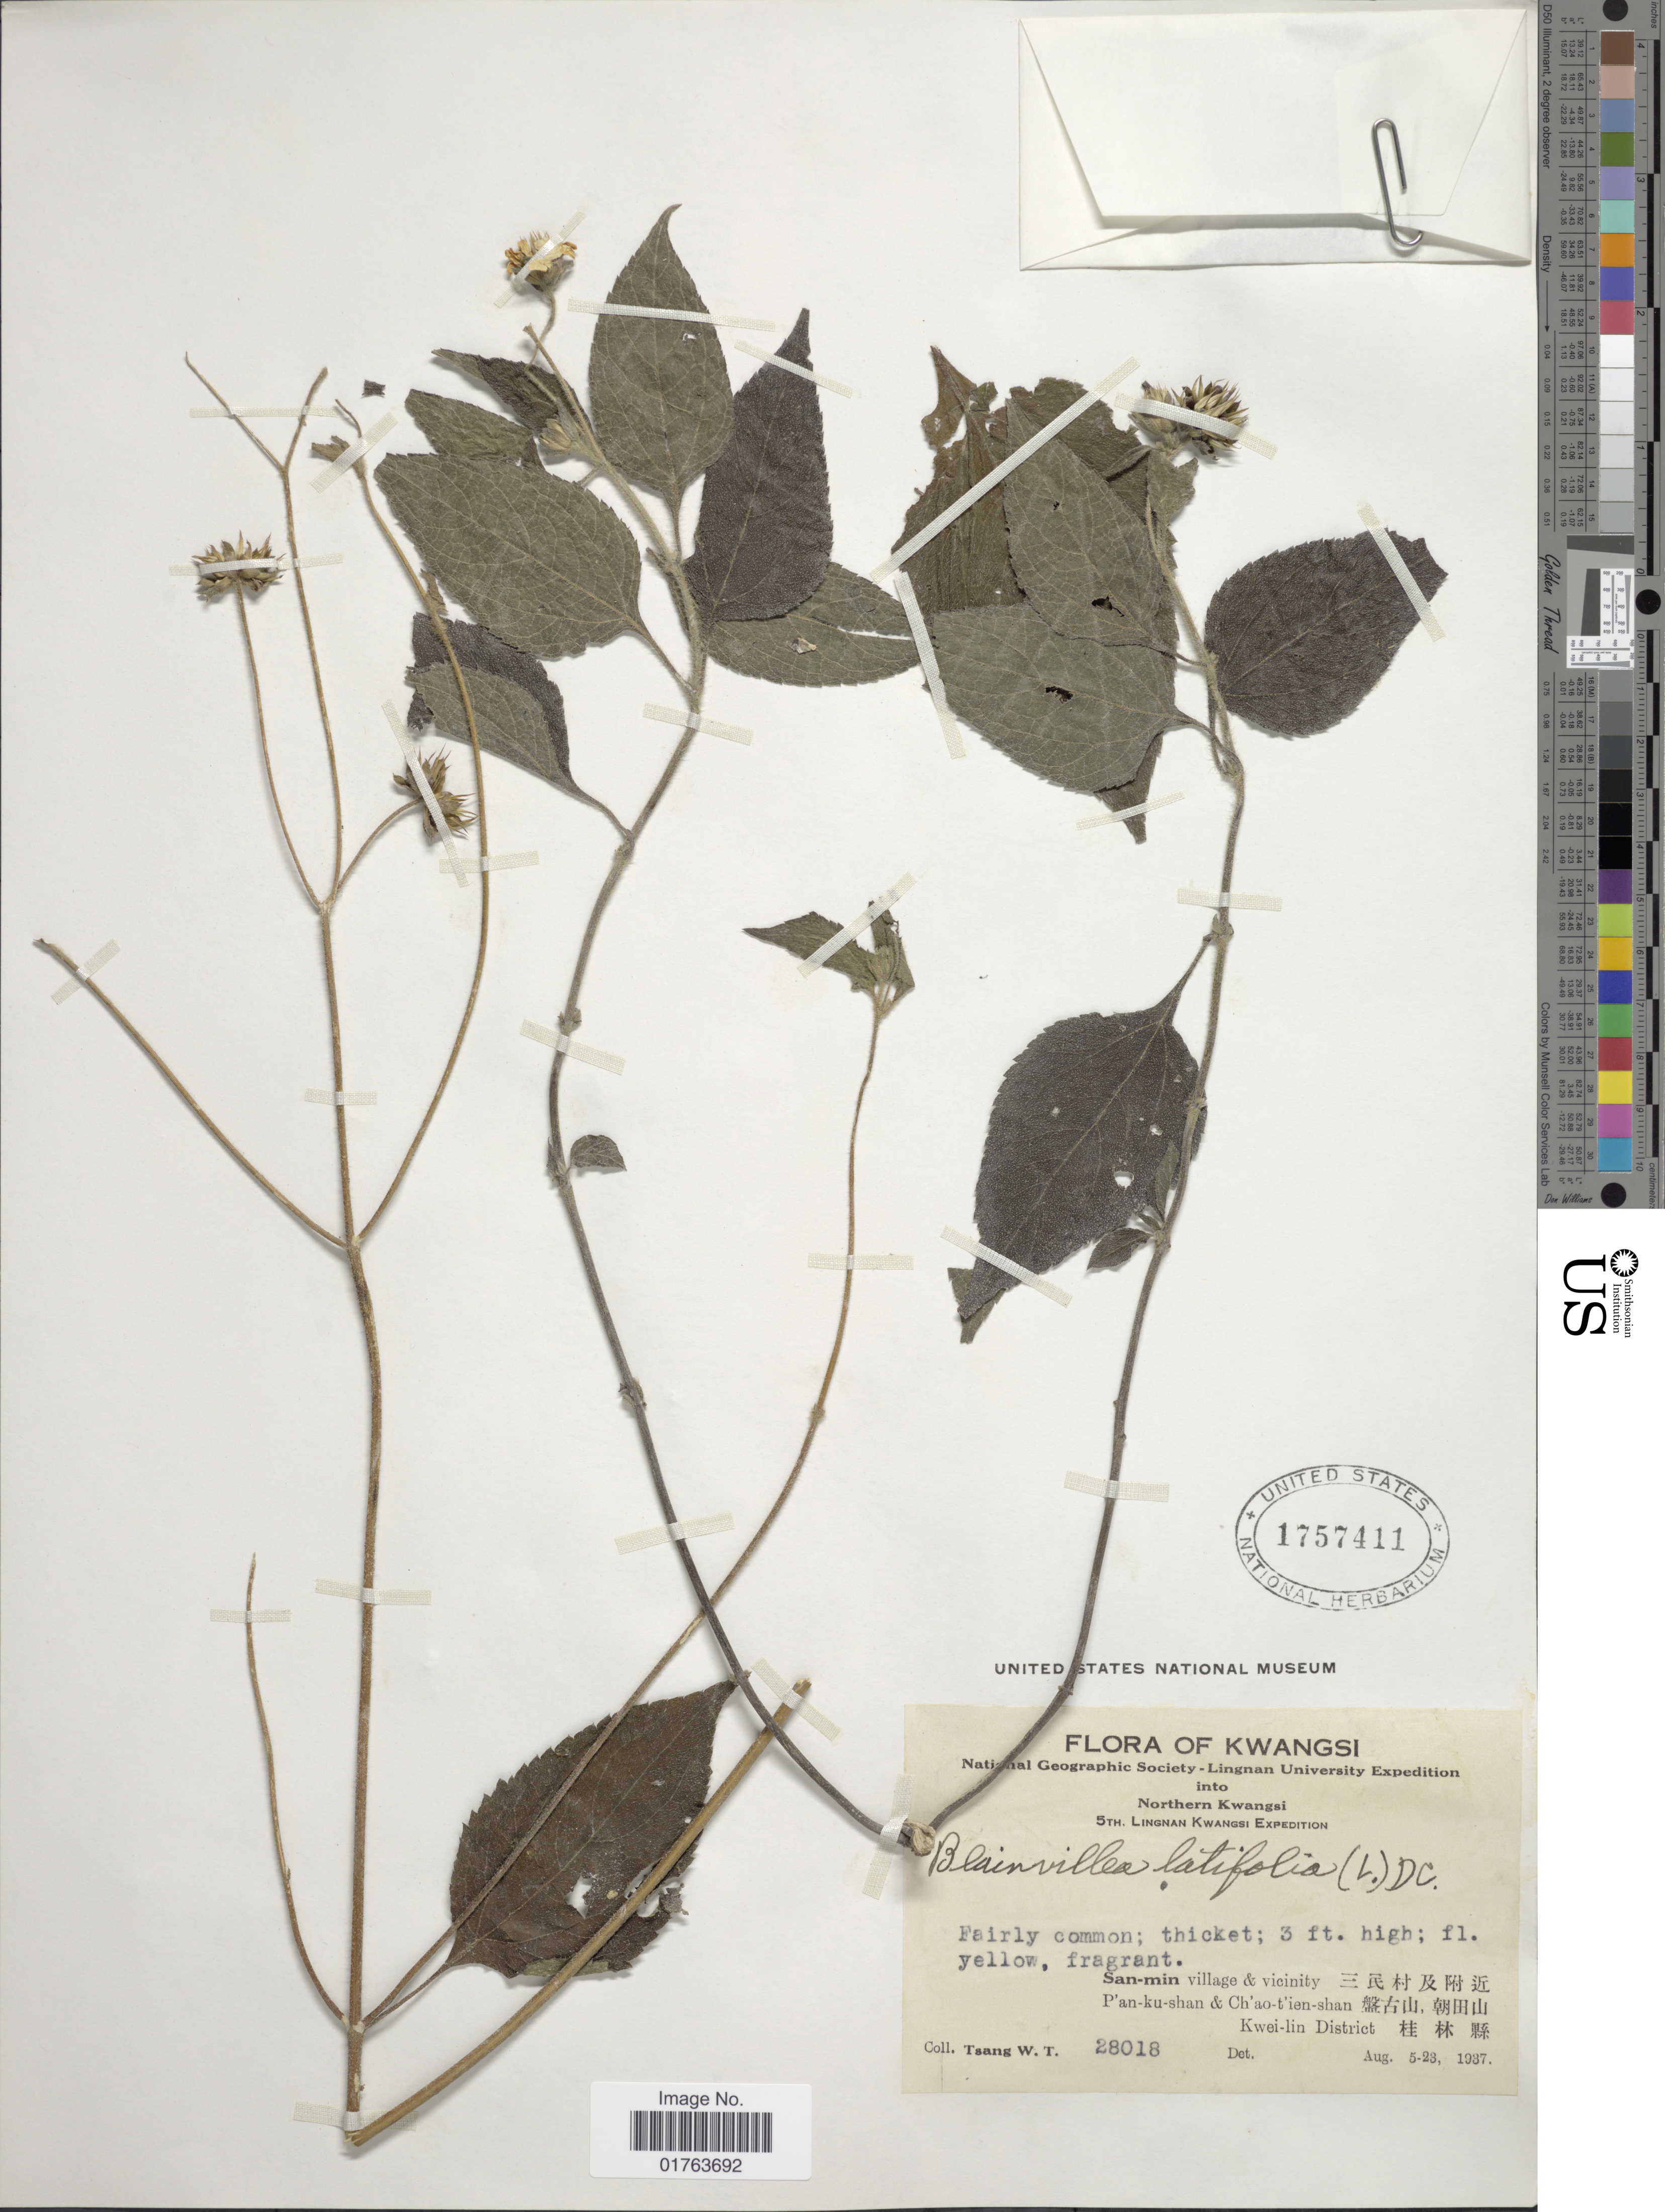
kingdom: Plantae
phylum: Tracheophyta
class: Magnoliopsida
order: Asterales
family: Asteraceae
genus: Blainvillea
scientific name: Blainvillea latifolia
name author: (L.) DC.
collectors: W. T. Tsang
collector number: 28018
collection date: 1937-08-05/1937-08-23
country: China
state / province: Guangxi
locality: Kwangsi, San-min village & vicinity, P' an-ku-shan & Ch' ao-t'ien-shan, Kwei-lin District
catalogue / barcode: US 1757411